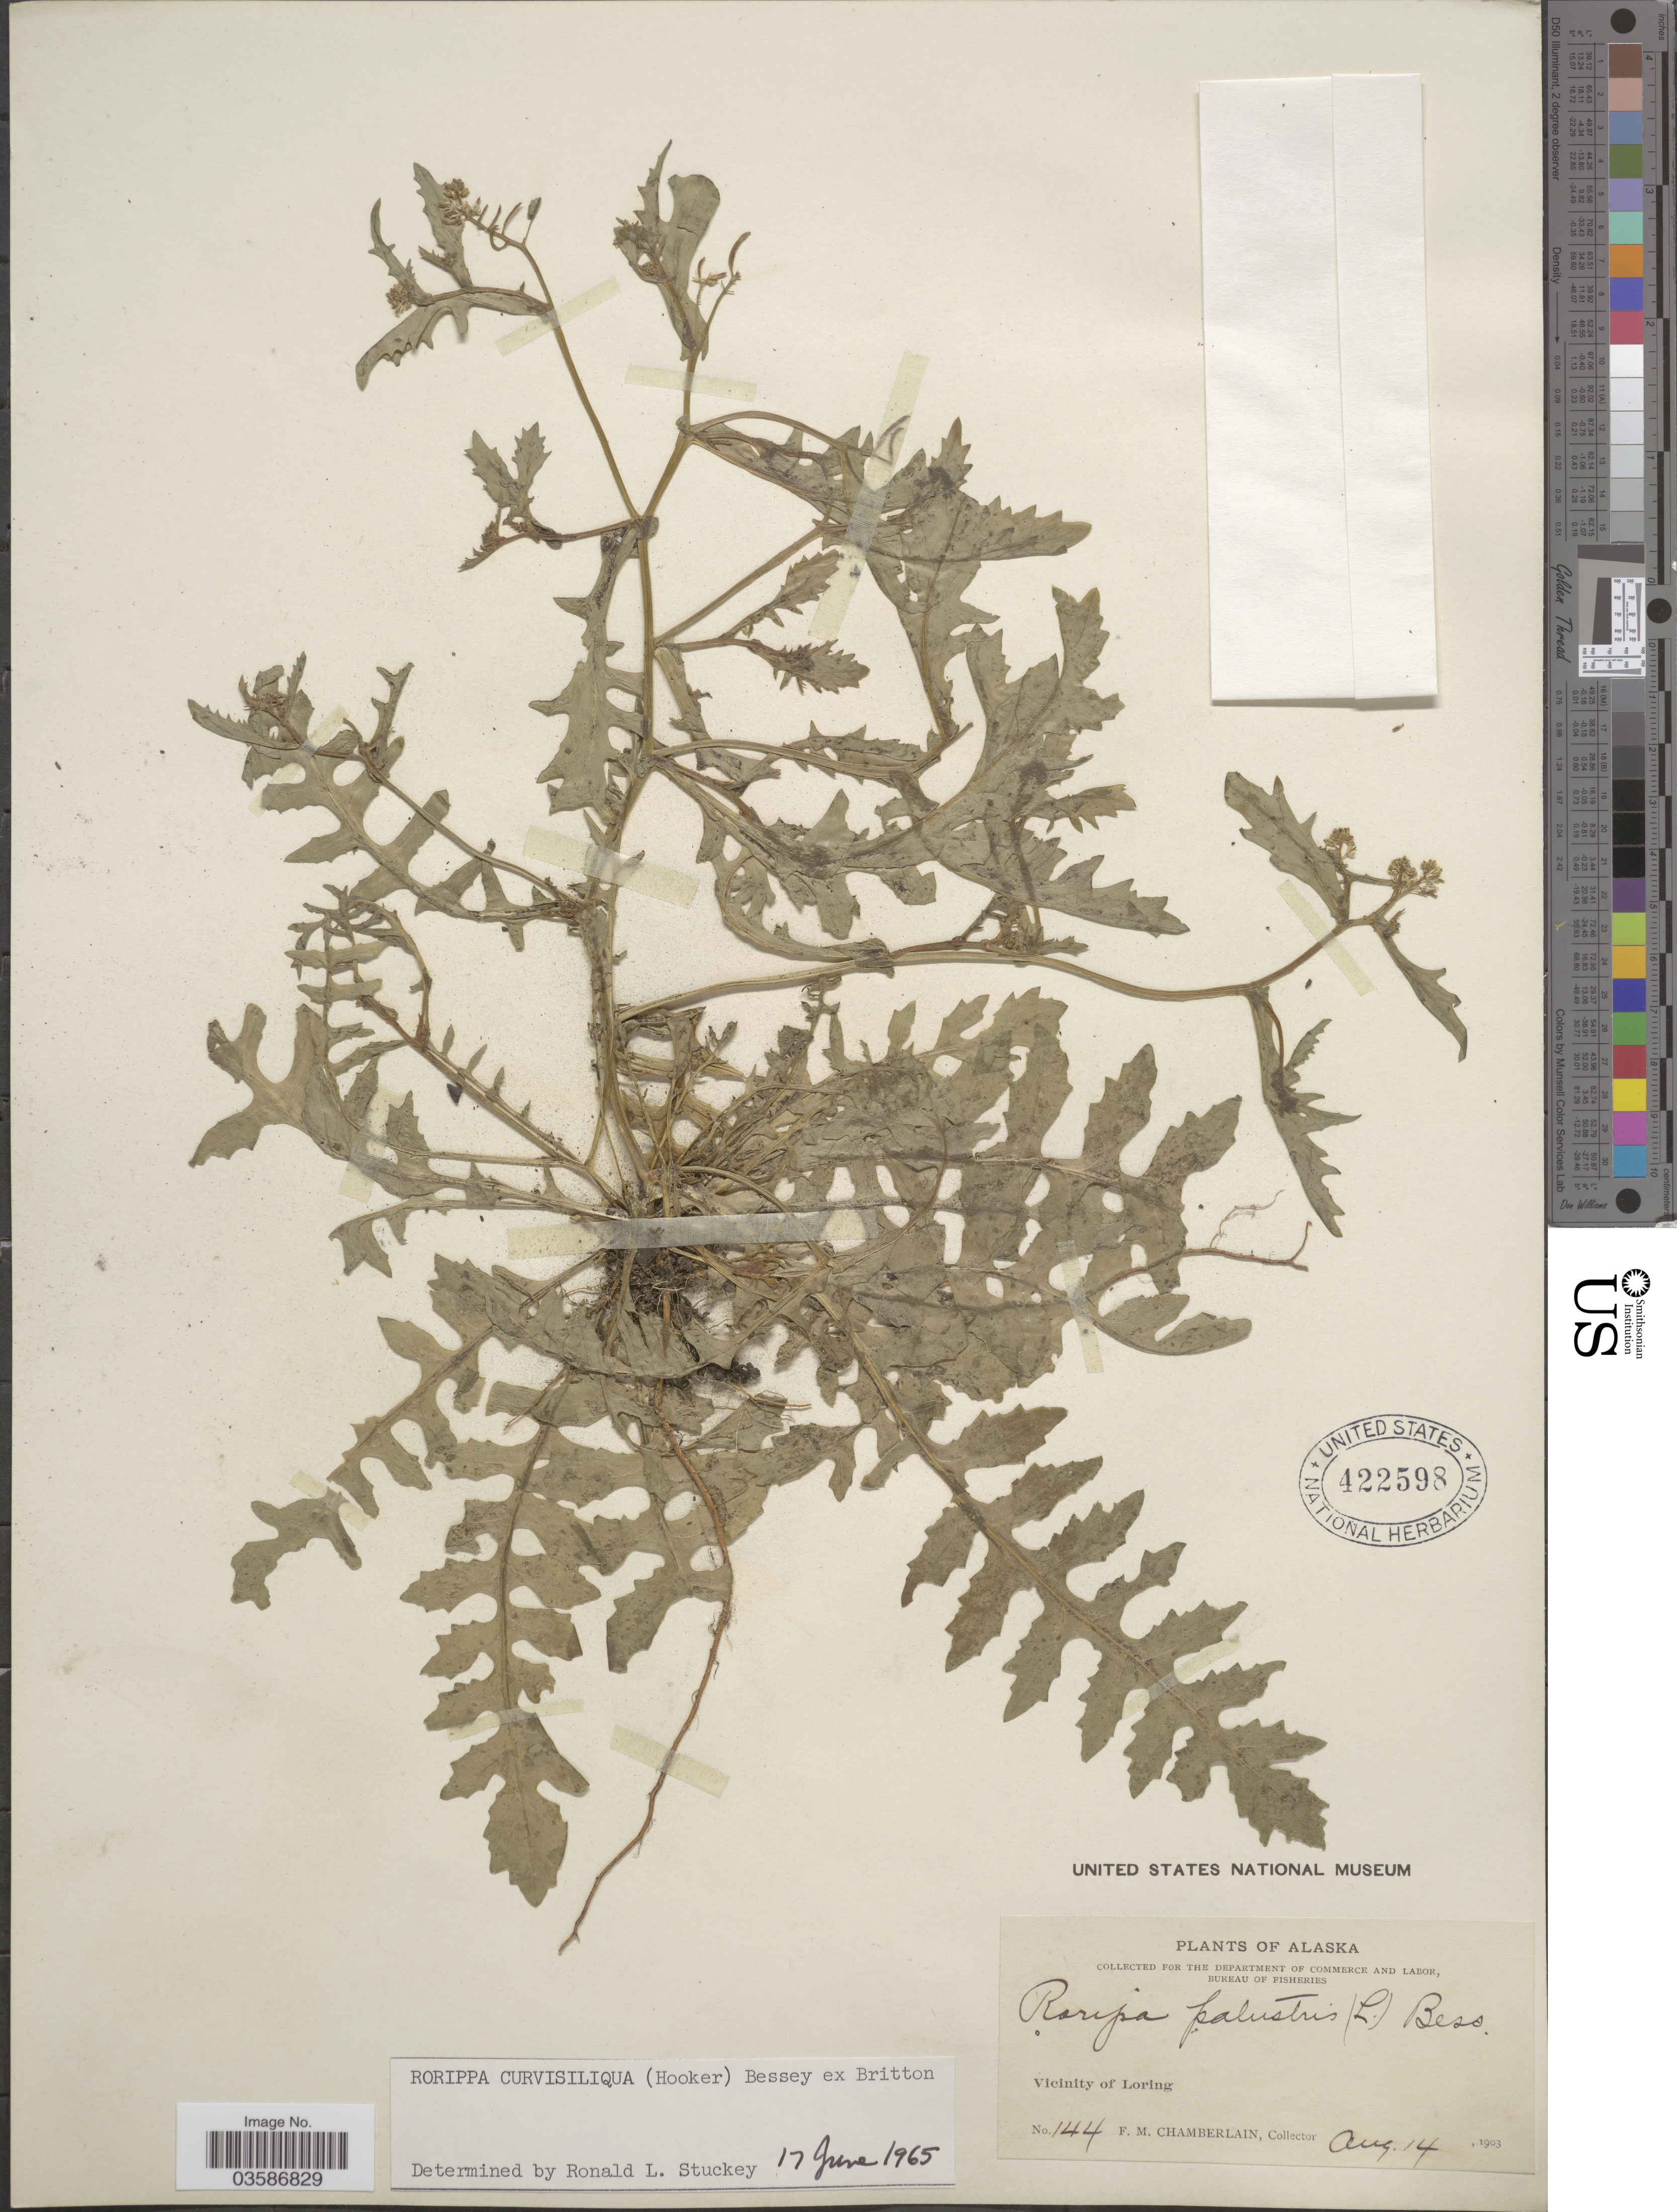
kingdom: Plantae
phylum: Tracheophyta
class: Magnoliopsida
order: Brassicales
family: Brassicaceae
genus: Rorippa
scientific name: Rorippa curvisiliqua var. curvisiliqua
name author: (Hook.) Bessey ex Britton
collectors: F. Chamberlain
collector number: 144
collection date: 1903-08-14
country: United States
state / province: Alaska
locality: Vicinity of Loring.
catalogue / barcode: US 422598